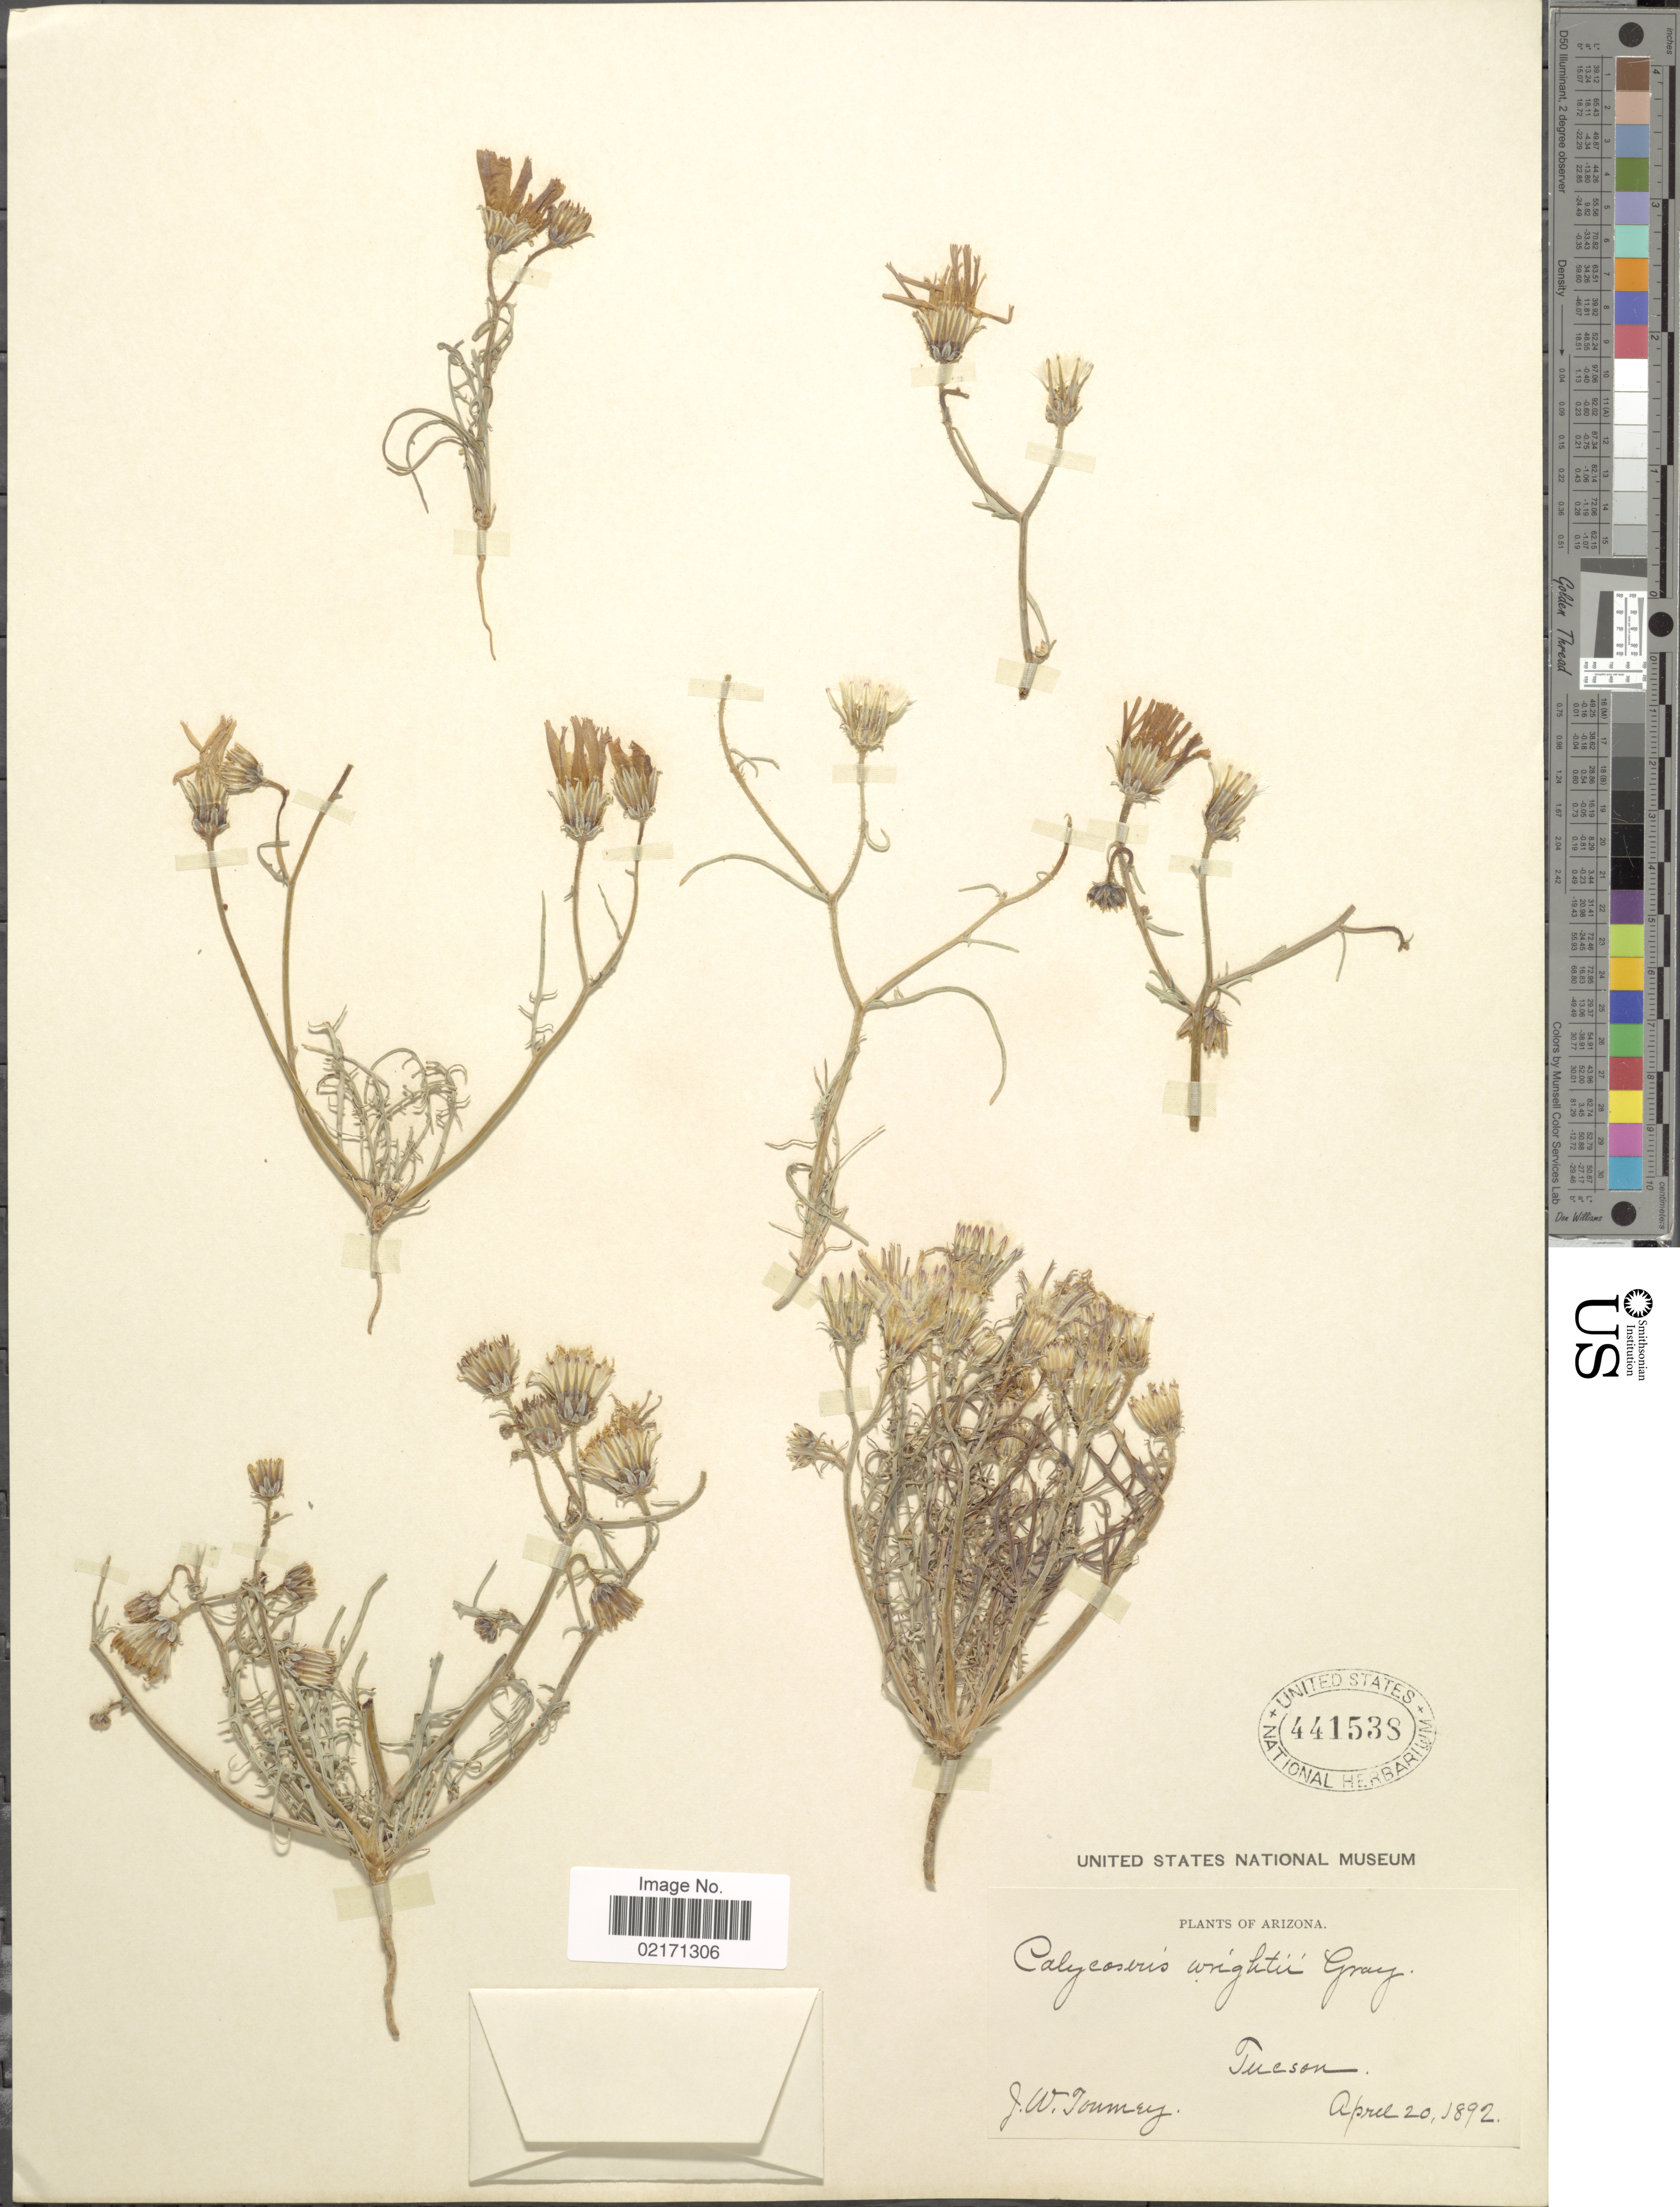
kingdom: Plantae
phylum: Tracheophyta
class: Magnoliopsida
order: Asterales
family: Asteraceae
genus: Calycoseris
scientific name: Calycoseris wrightii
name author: A. Gray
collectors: J. W. Toumey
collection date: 1892-04-20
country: United States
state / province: Arizona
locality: Tucson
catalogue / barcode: US 441538